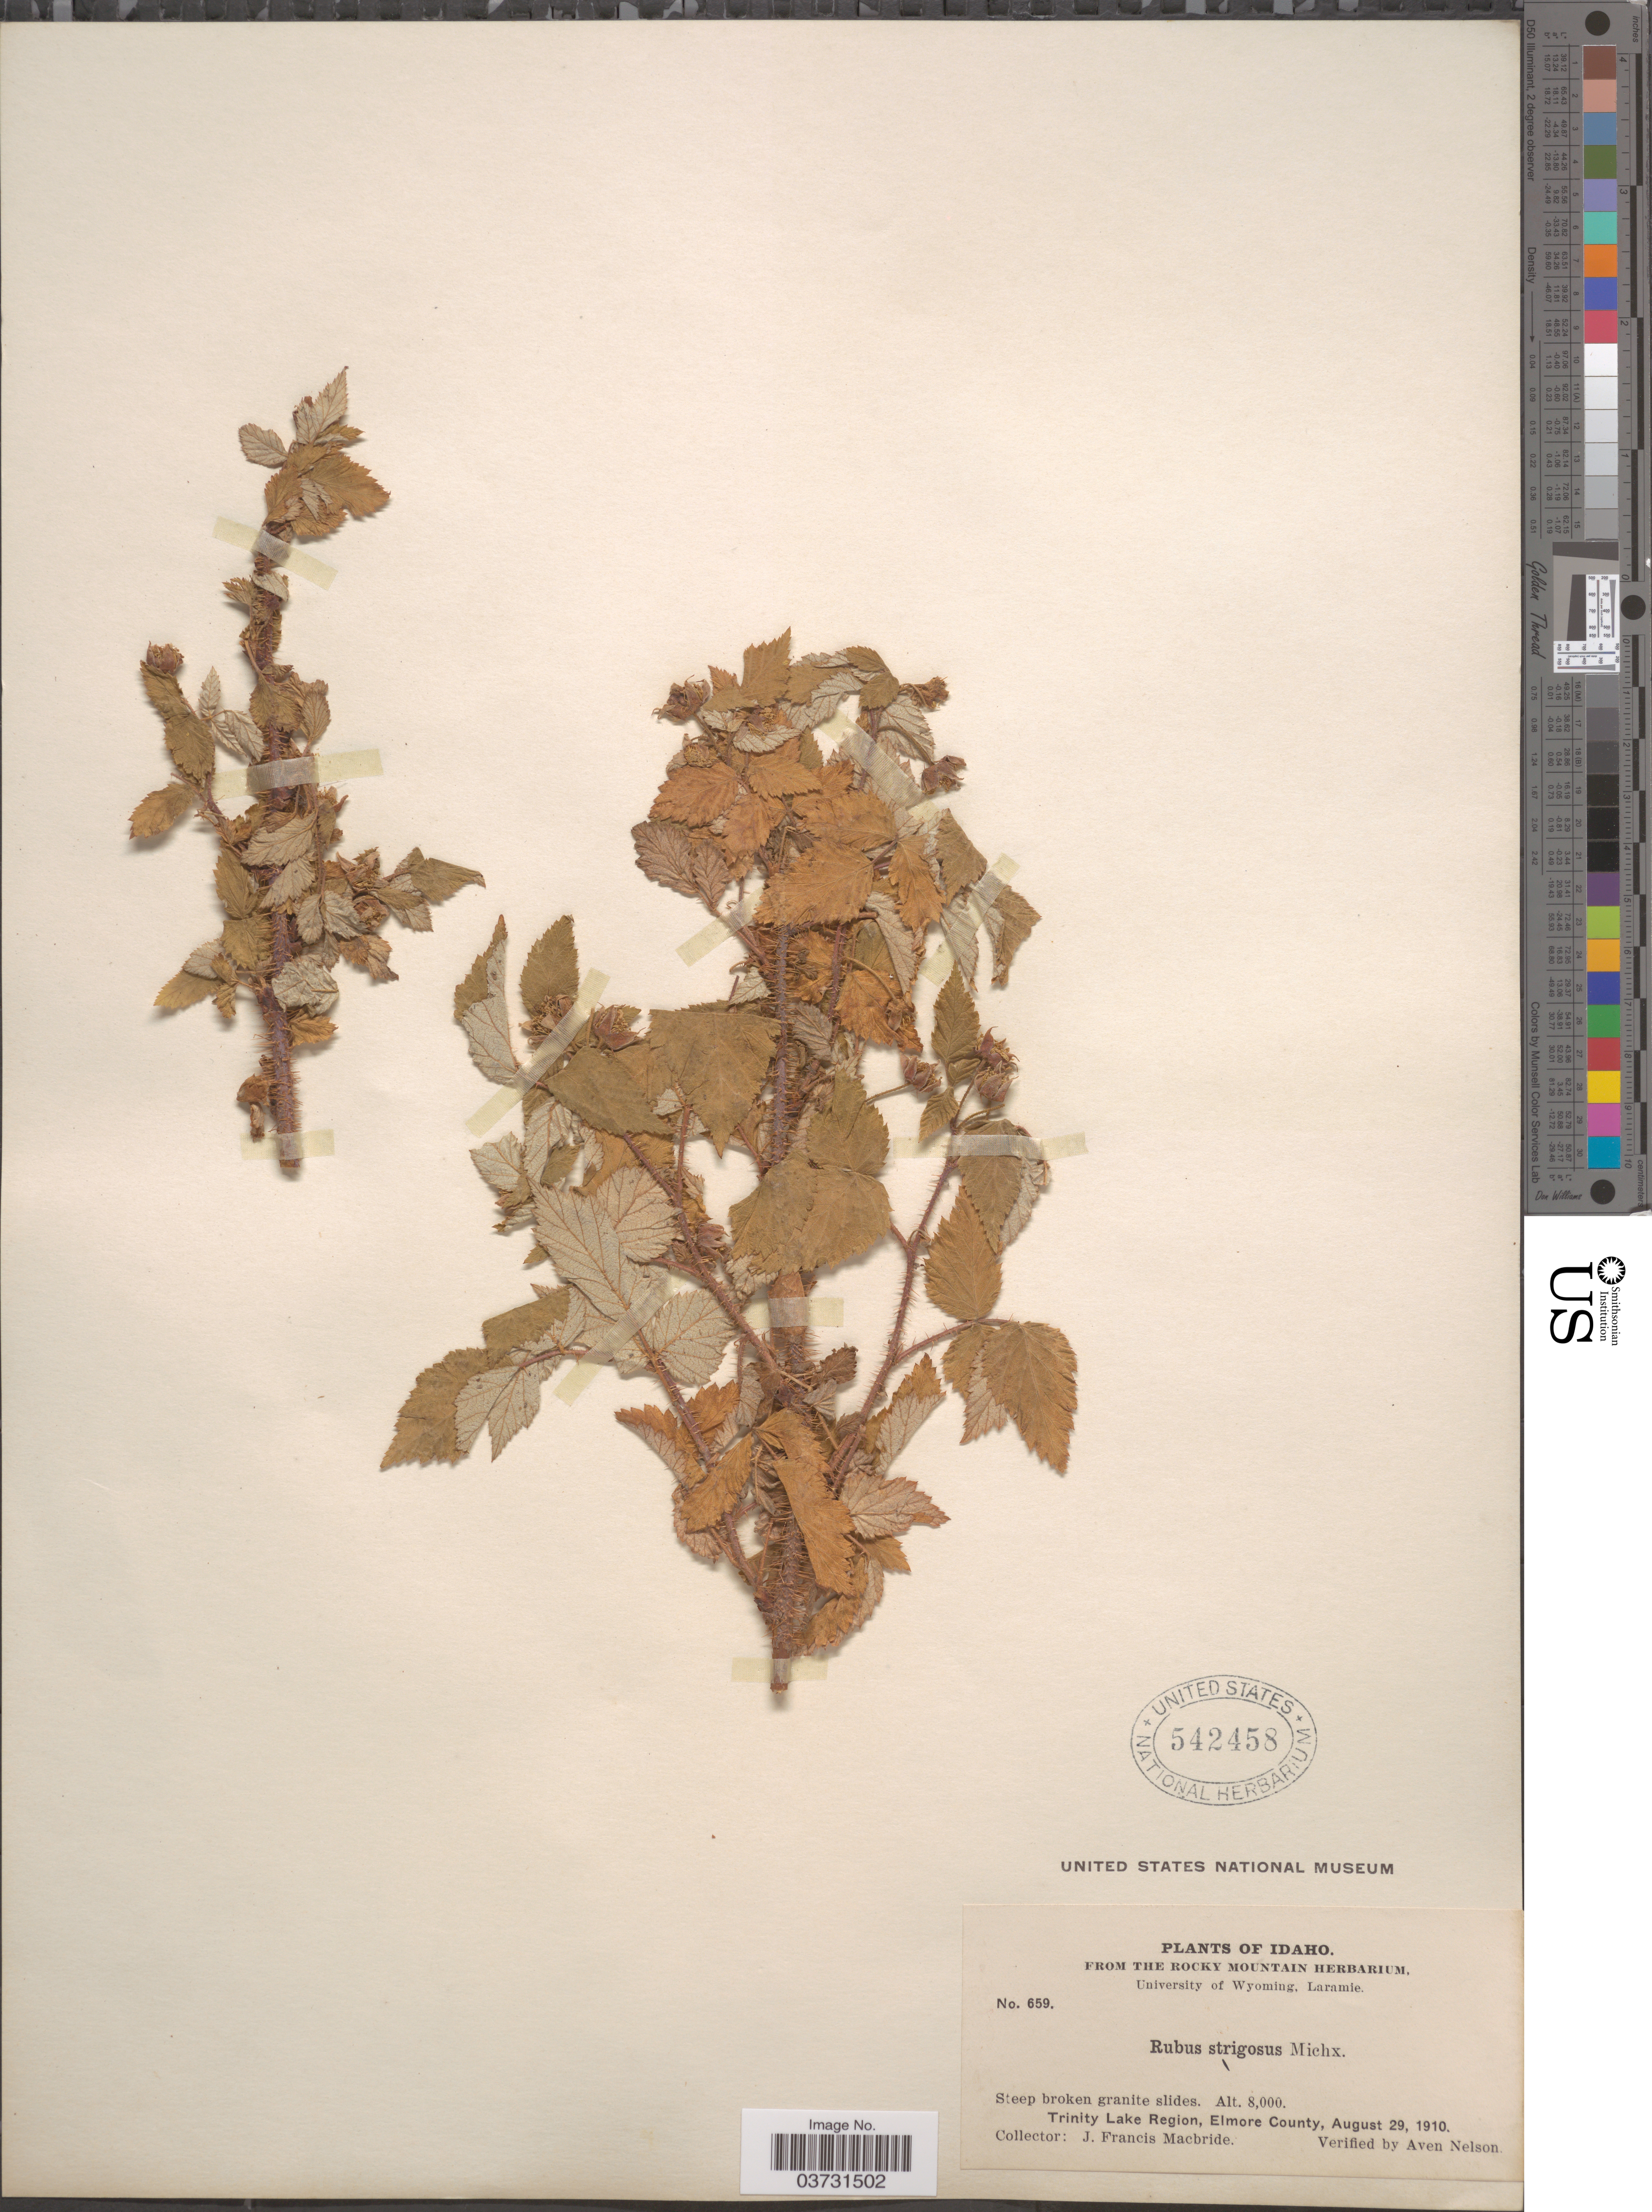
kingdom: Plantae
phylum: Tracheophyta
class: Magnoliopsida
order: Rosales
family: Rosaceae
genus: Rubus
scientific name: Rubus strigosus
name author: Michx.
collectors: J. F. Macbride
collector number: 659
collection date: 1910-08-29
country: United States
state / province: Idaho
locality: Trinity Lake Region, Elmore County.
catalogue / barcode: US 542458